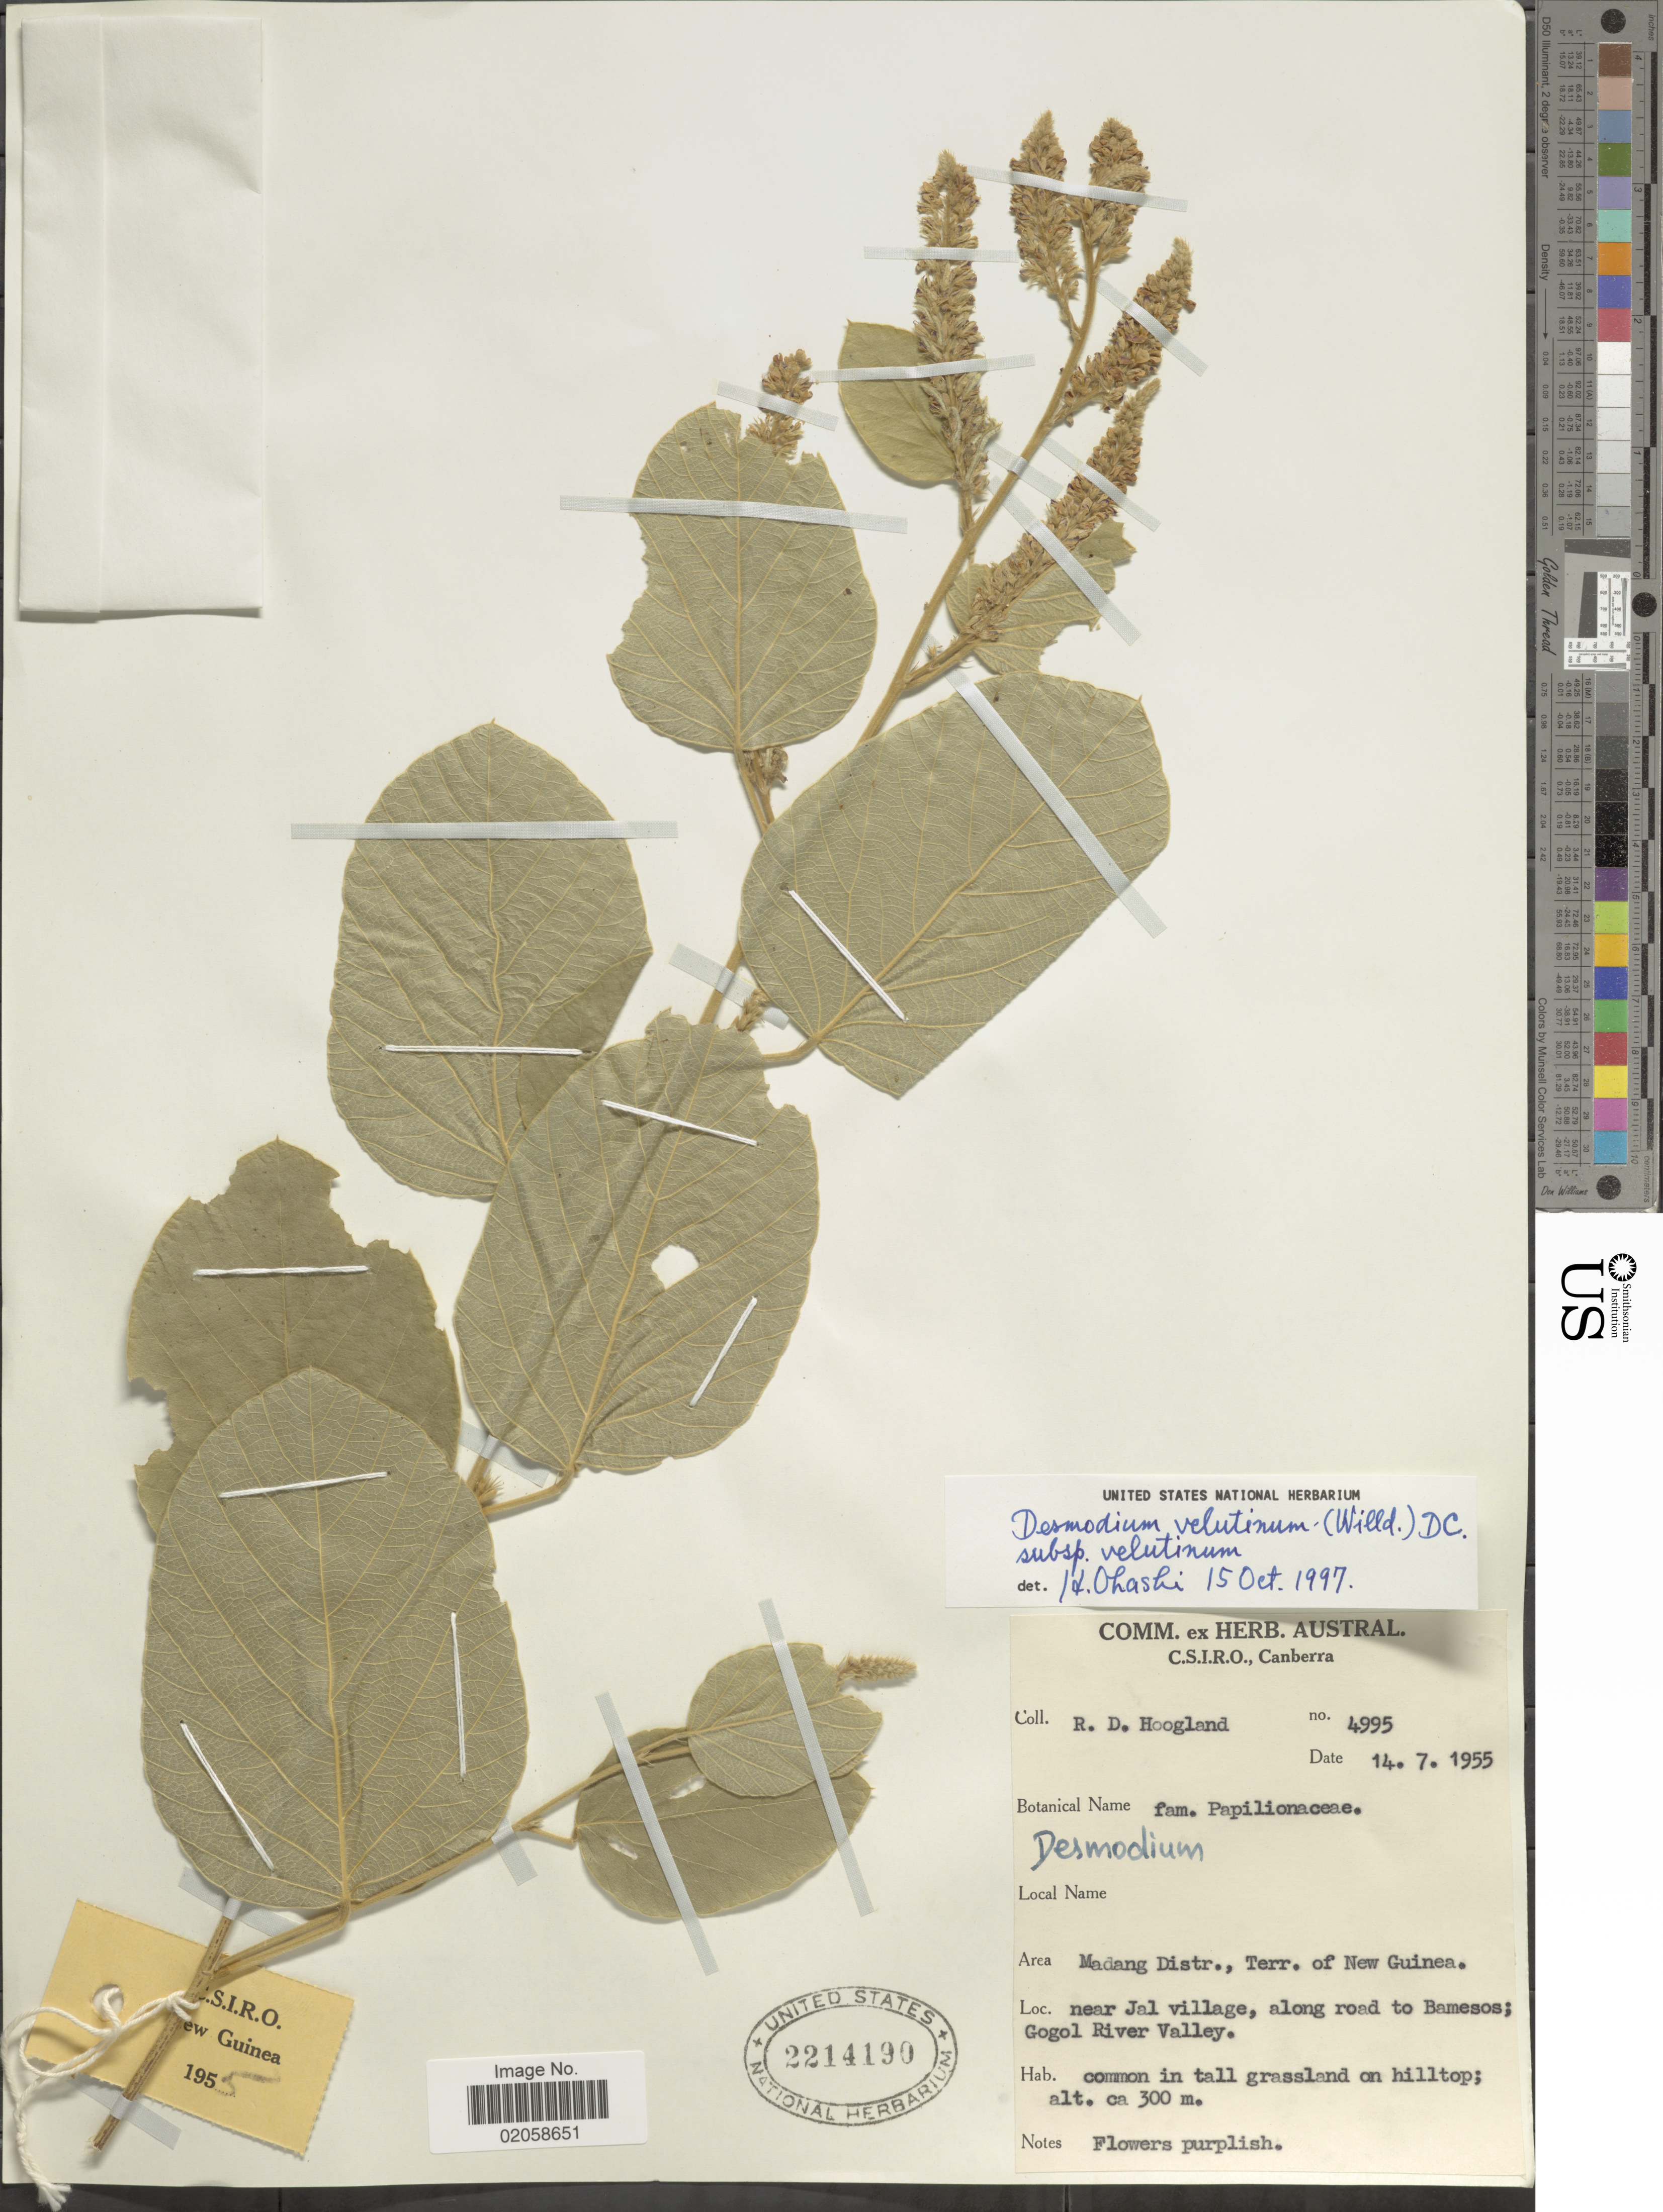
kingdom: Plantae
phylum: Tracheophyta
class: Magnoliopsida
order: Fabales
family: Fabaceae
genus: Polhillides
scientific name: Polhillides velutina subsp. velutina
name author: (Willd.) H. Ohashi & K. Ohashi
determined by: Strong, Mark T., (BOT), Smithsonian Institution - National Museum of Natural History (UNITED STATES)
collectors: R. D. Hoogland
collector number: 4995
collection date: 1955-07-14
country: Papua New Guinea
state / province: Madang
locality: Madang Distr, Terr. of New Guinea, near Jal village, along road to Bamesos; Gogol River Valley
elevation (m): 300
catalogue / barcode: US 2214190